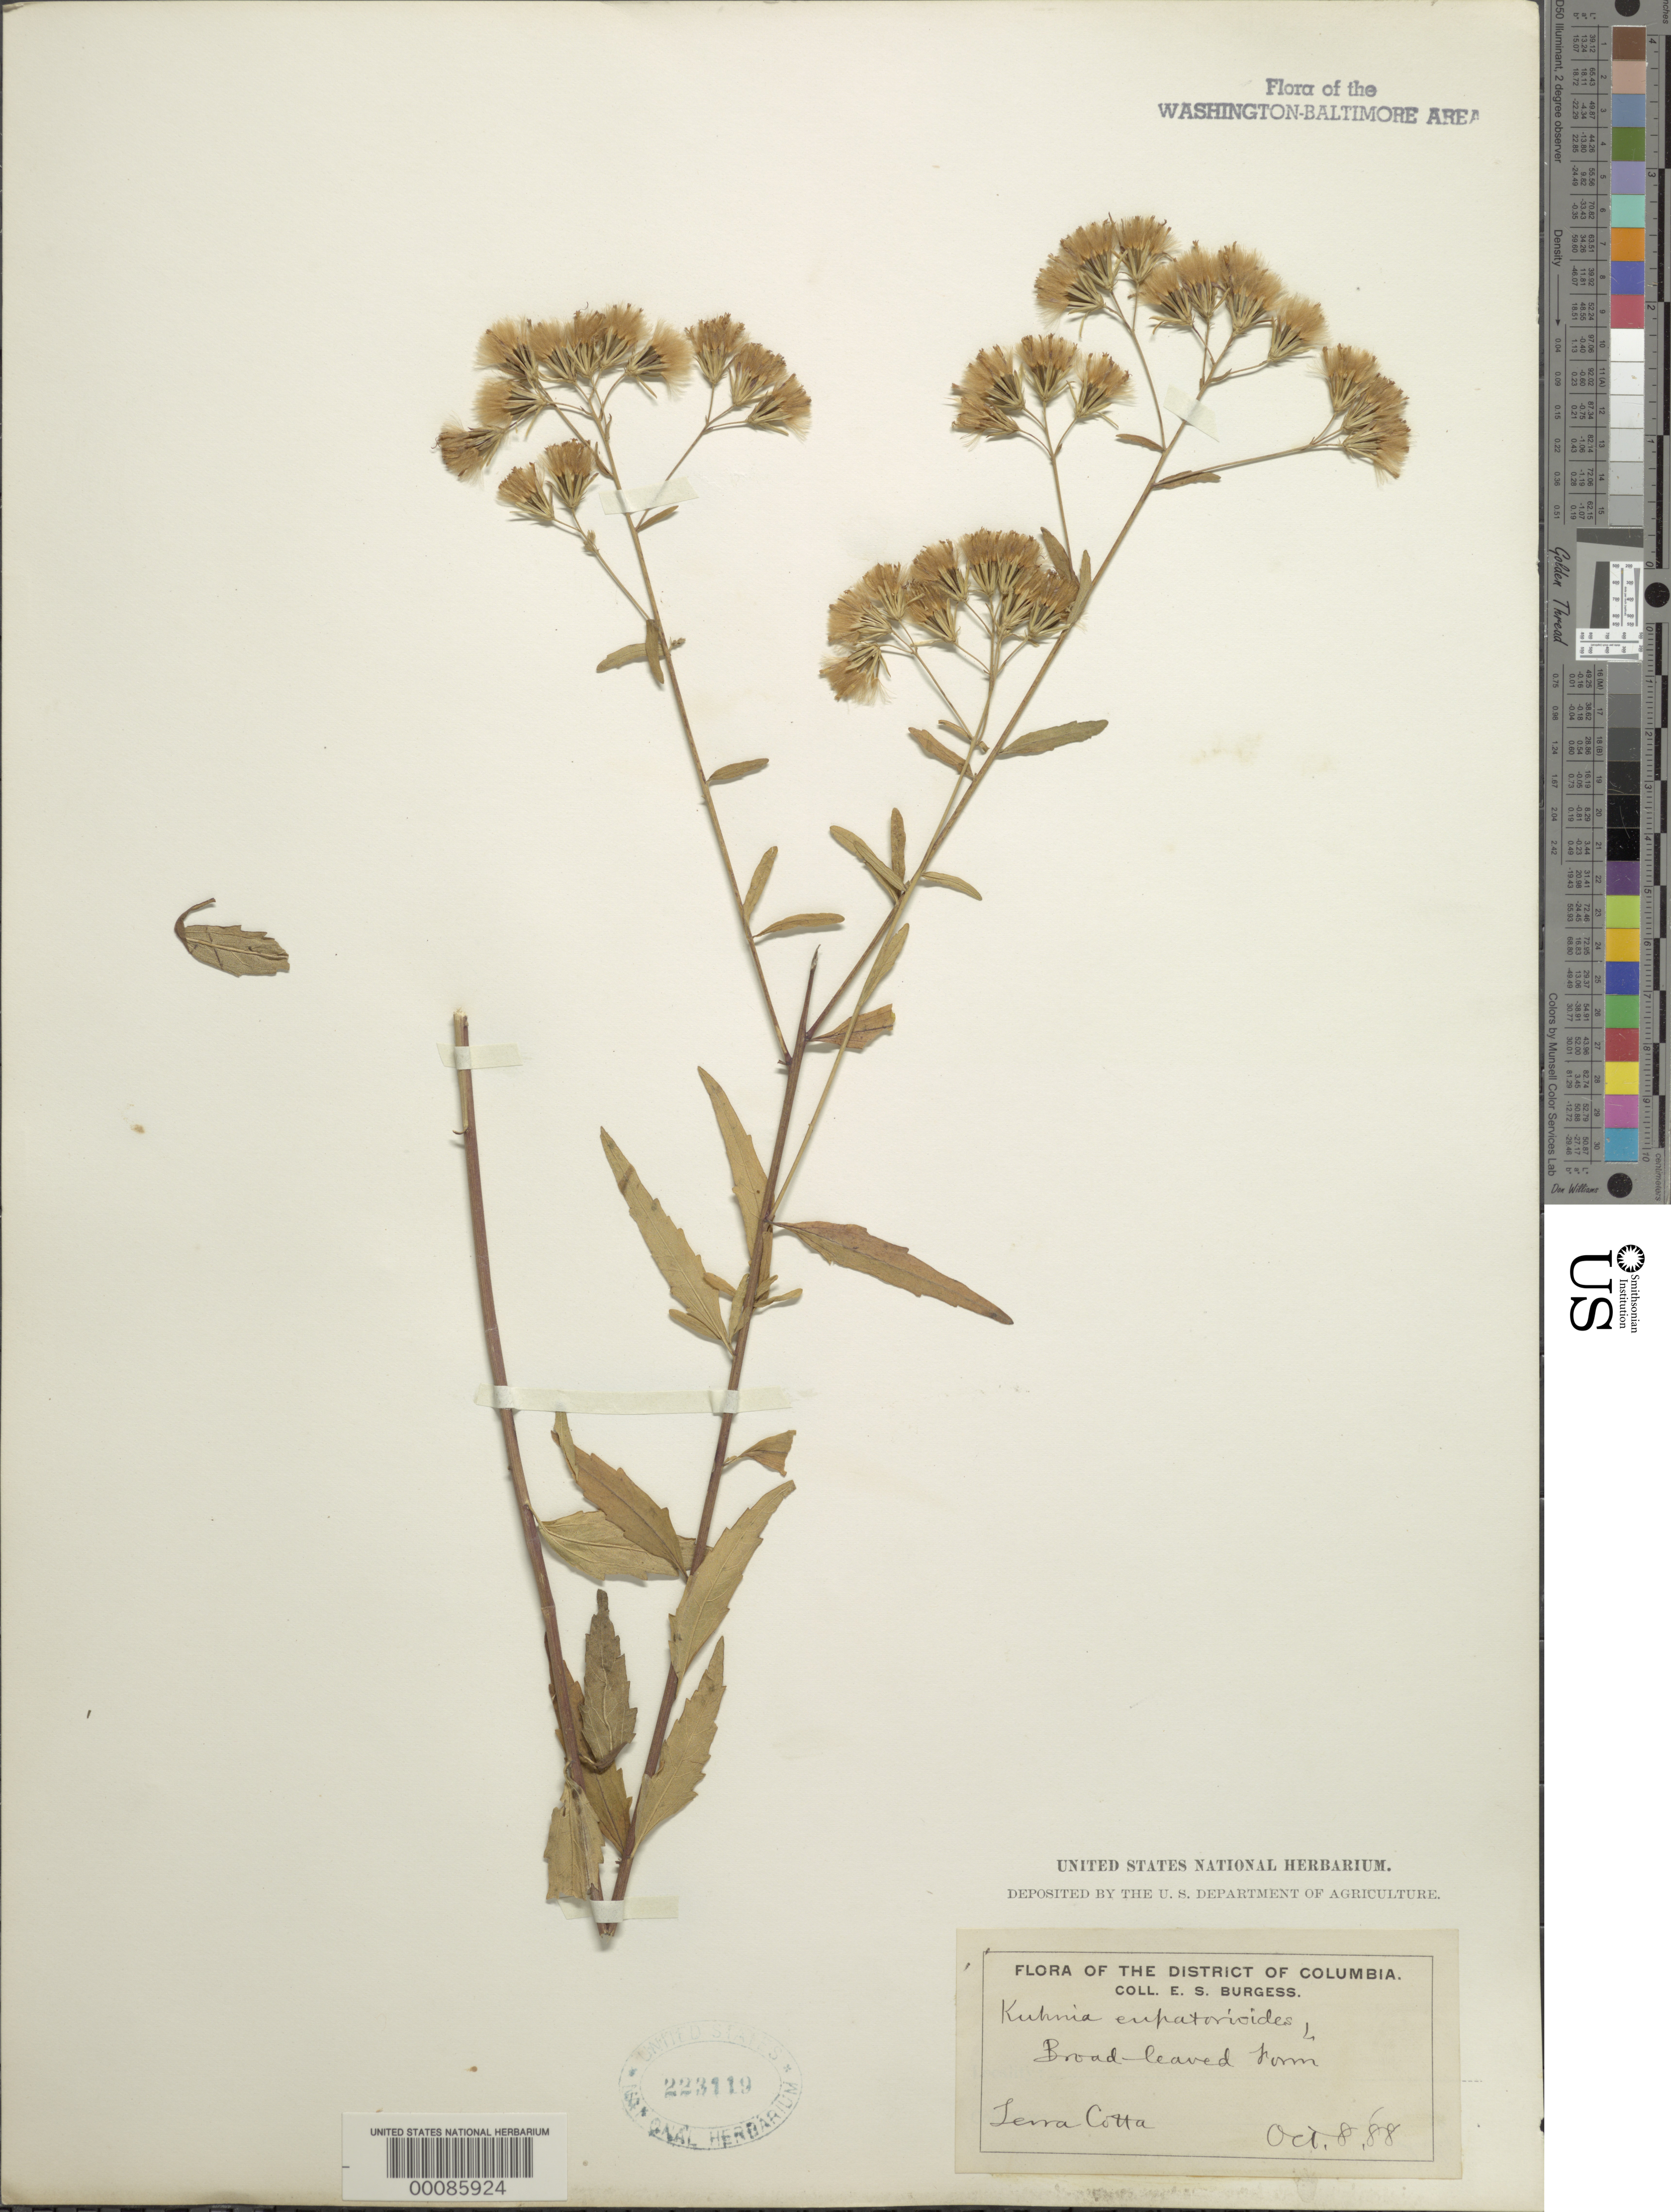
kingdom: Plantae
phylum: Tracheophyta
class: Magnoliopsida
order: Asterales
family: Asteraceae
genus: Brickellia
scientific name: Brickellia eupatorioides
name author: (L.) Shinners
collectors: E. Burgess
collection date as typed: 08 Oct 1888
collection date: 1888-10-08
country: United States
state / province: District of Columbia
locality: Terra Cotta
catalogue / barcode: US 223119